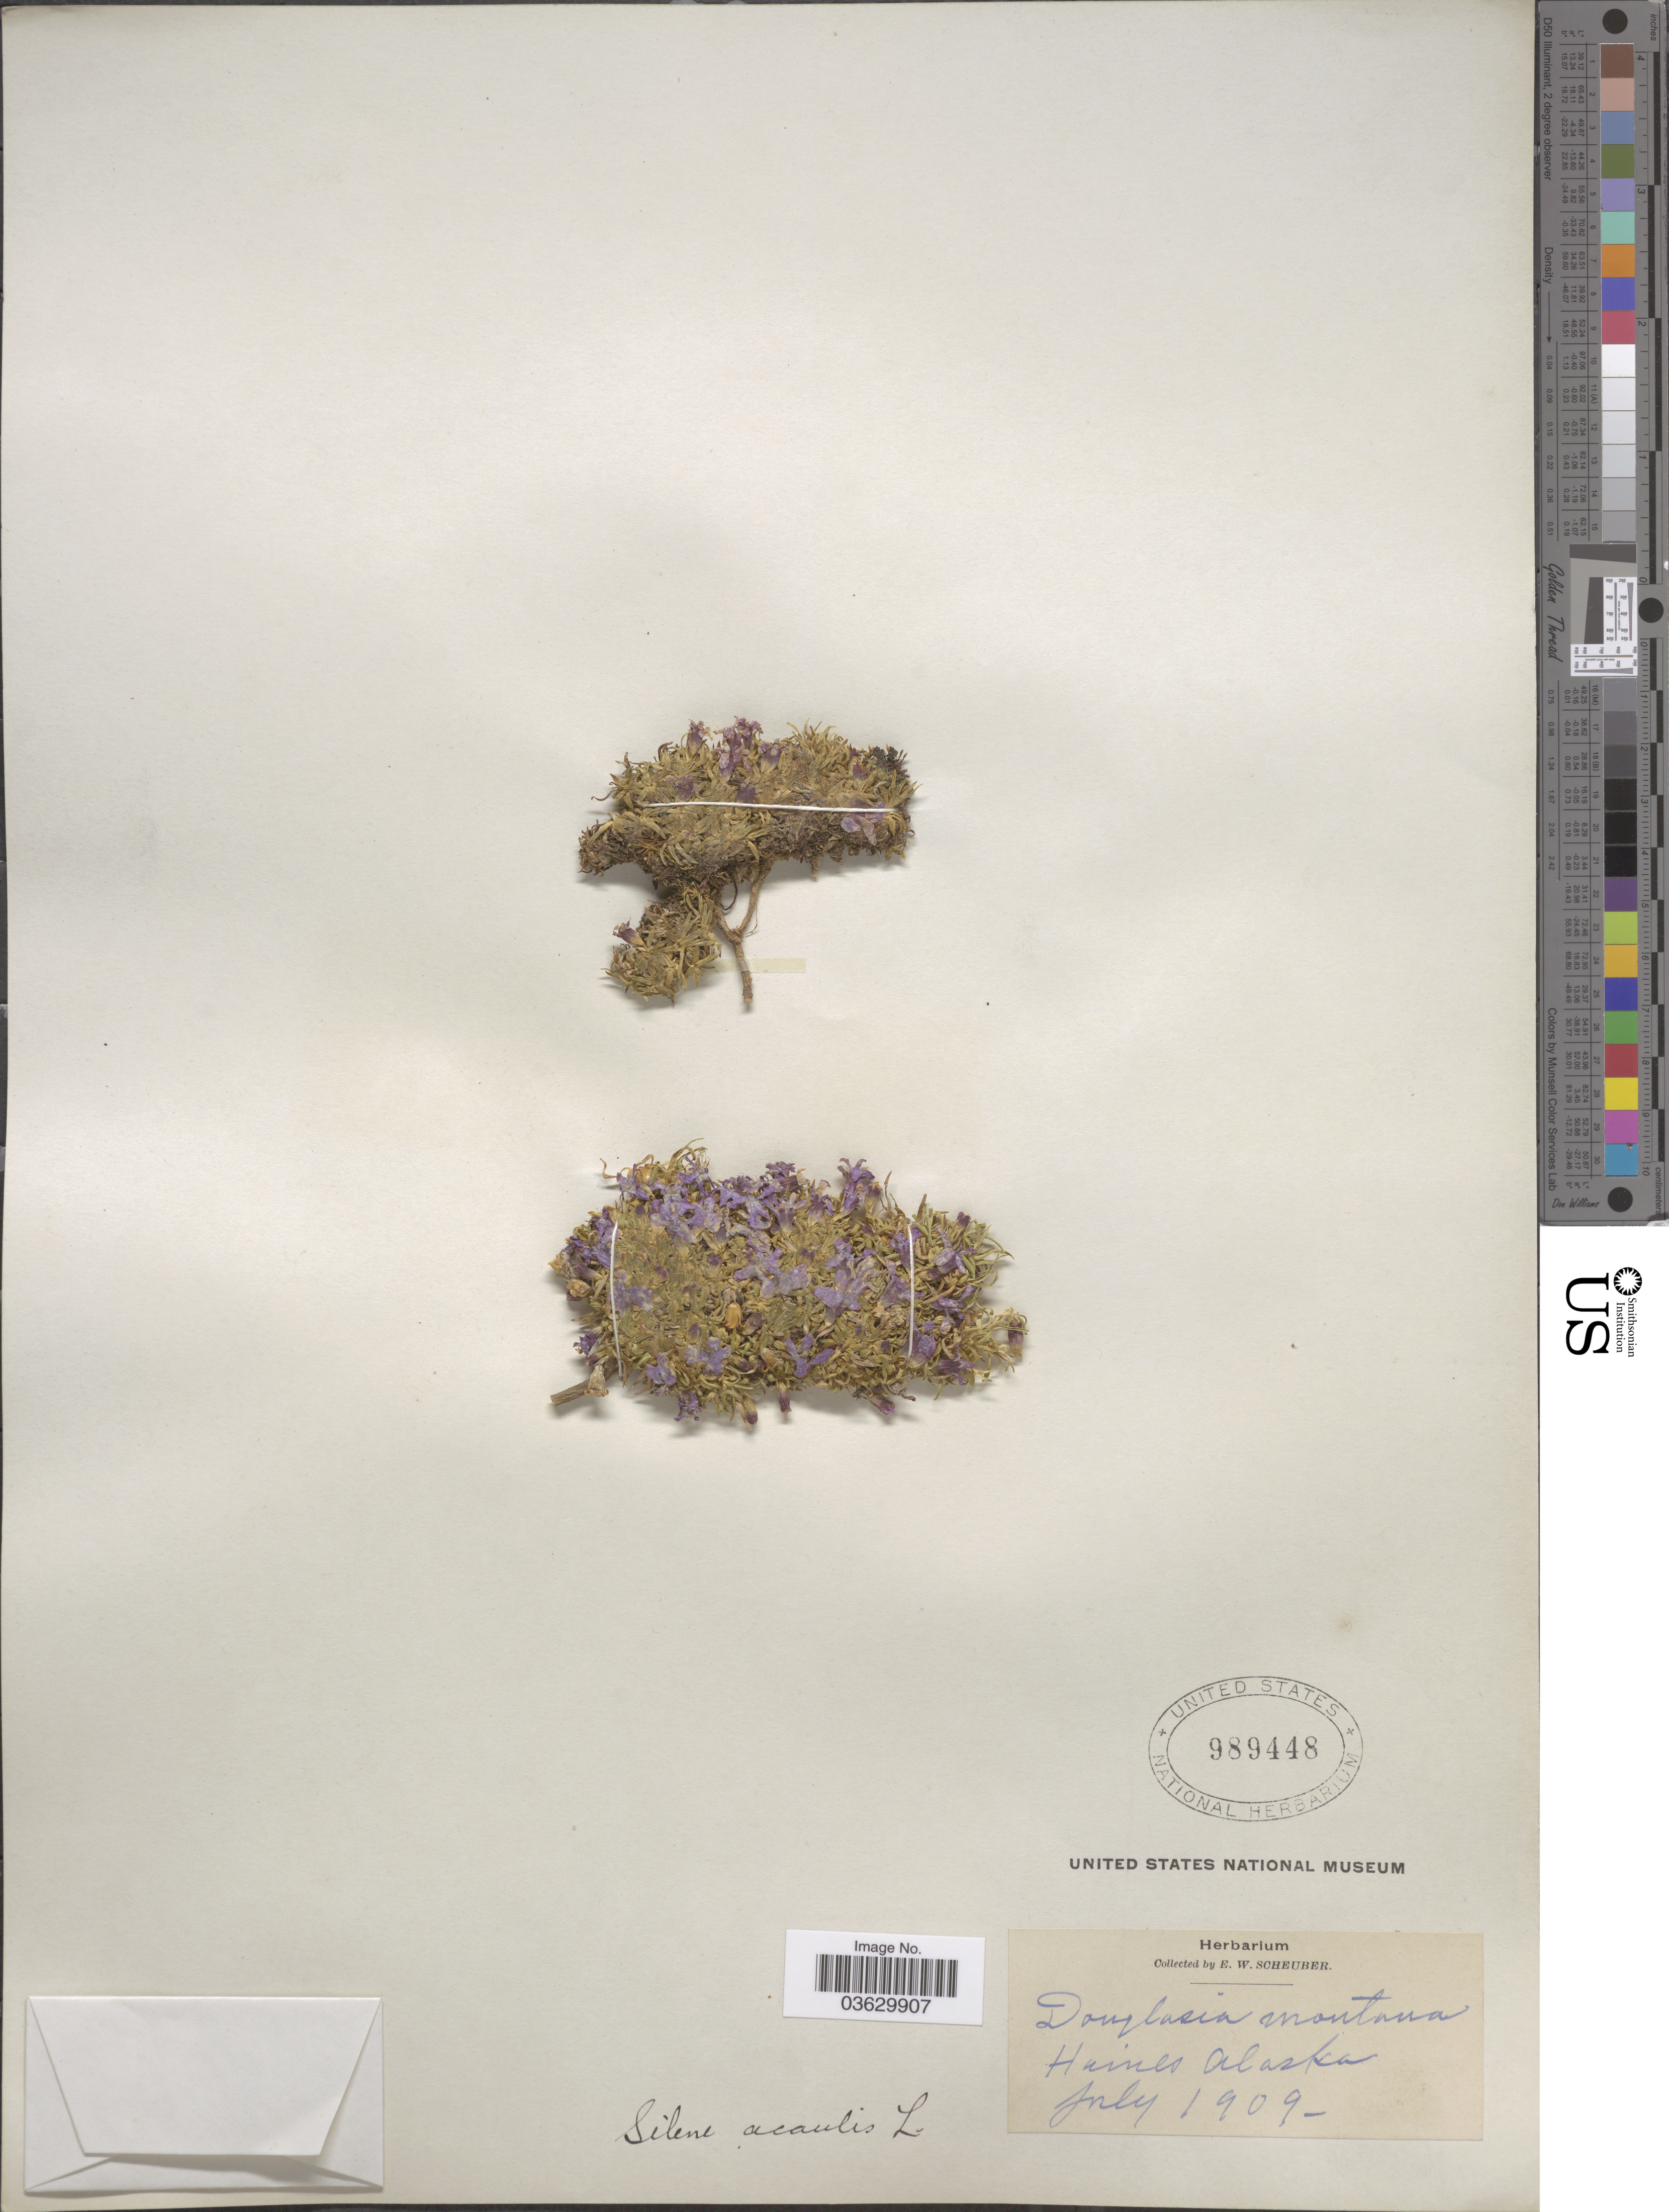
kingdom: Plantae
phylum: Tracheophyta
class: Magnoliopsida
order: Caryophyllales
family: Caryophyllaceae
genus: Silene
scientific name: Silene acaulis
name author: (L.) Jacq.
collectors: E. Scheuber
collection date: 1909-07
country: United States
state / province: Alaska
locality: Haines Alaska.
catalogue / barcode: US 989448